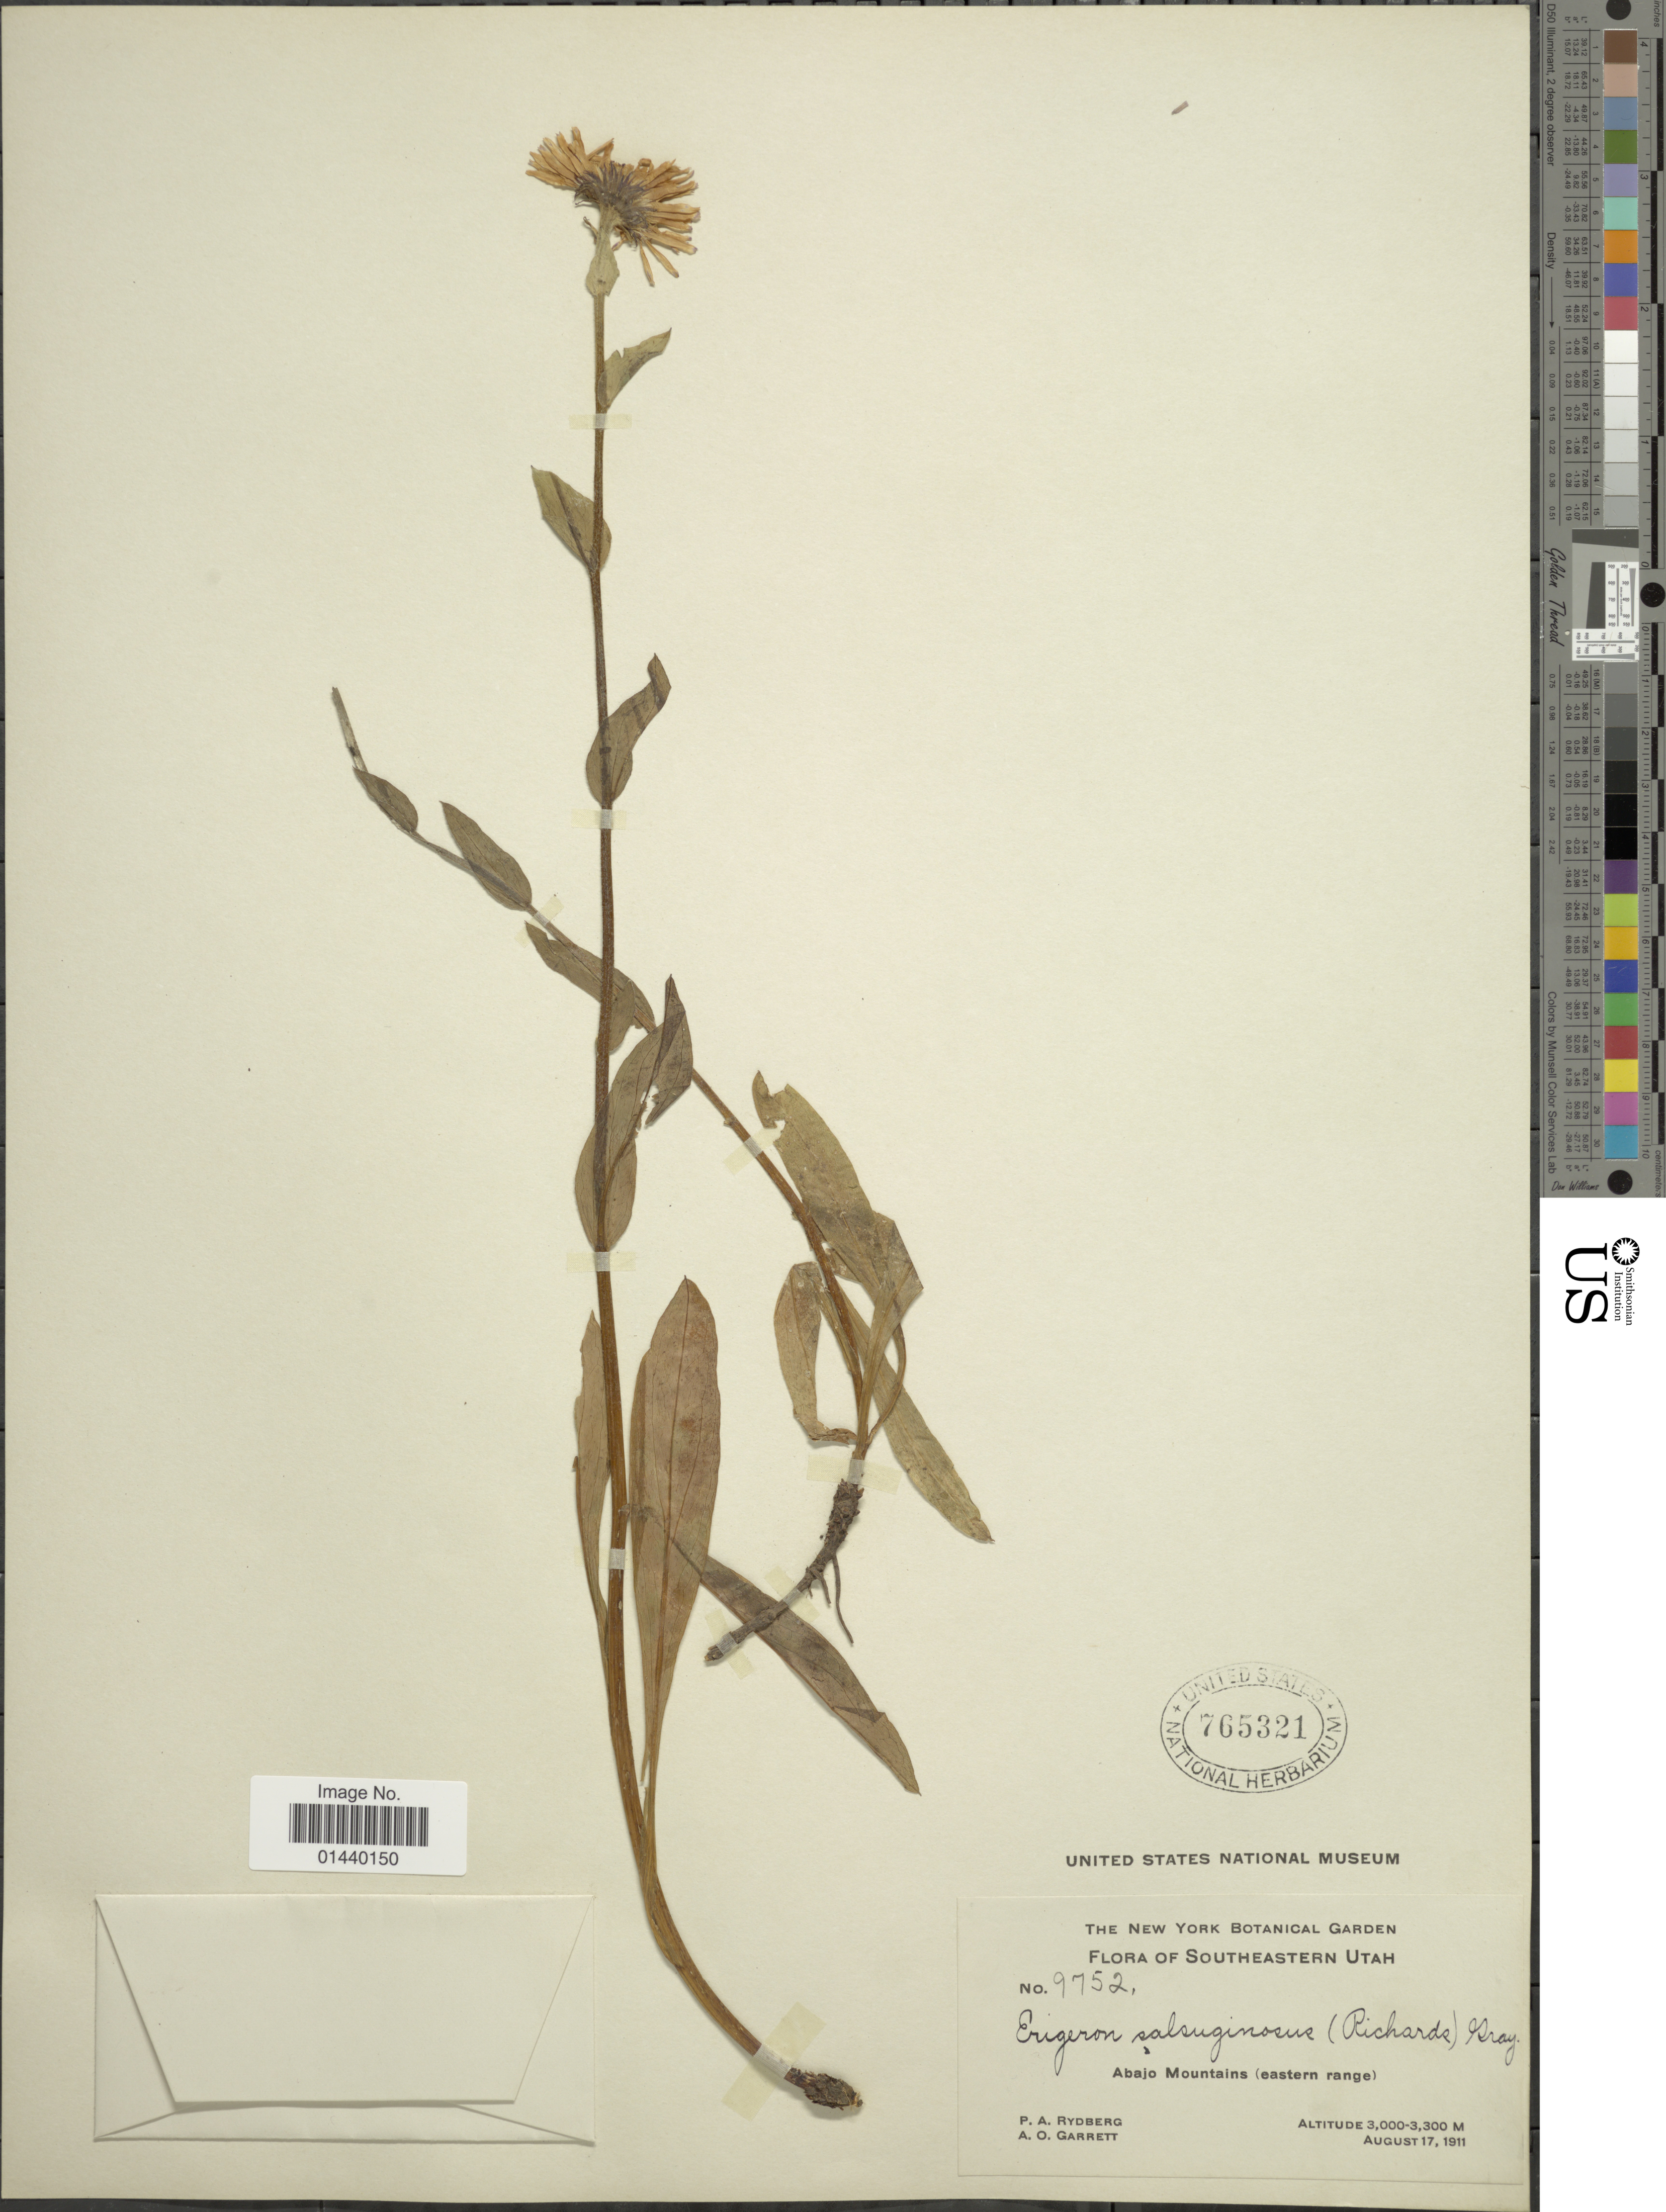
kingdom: Plantae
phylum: Tracheophyta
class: Magnoliopsida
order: Asterales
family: Asteraceae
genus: Erigeron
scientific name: Erigeron salsuginosus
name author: (Richardson ex R. Br.) A. Gray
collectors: P. A. Rydberg & A. O. Garrett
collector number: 9752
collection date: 1911-08-17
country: United States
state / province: Utah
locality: Southeastern Utah. Abajo Mountains (eastern range).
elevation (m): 3000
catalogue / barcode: US 765321